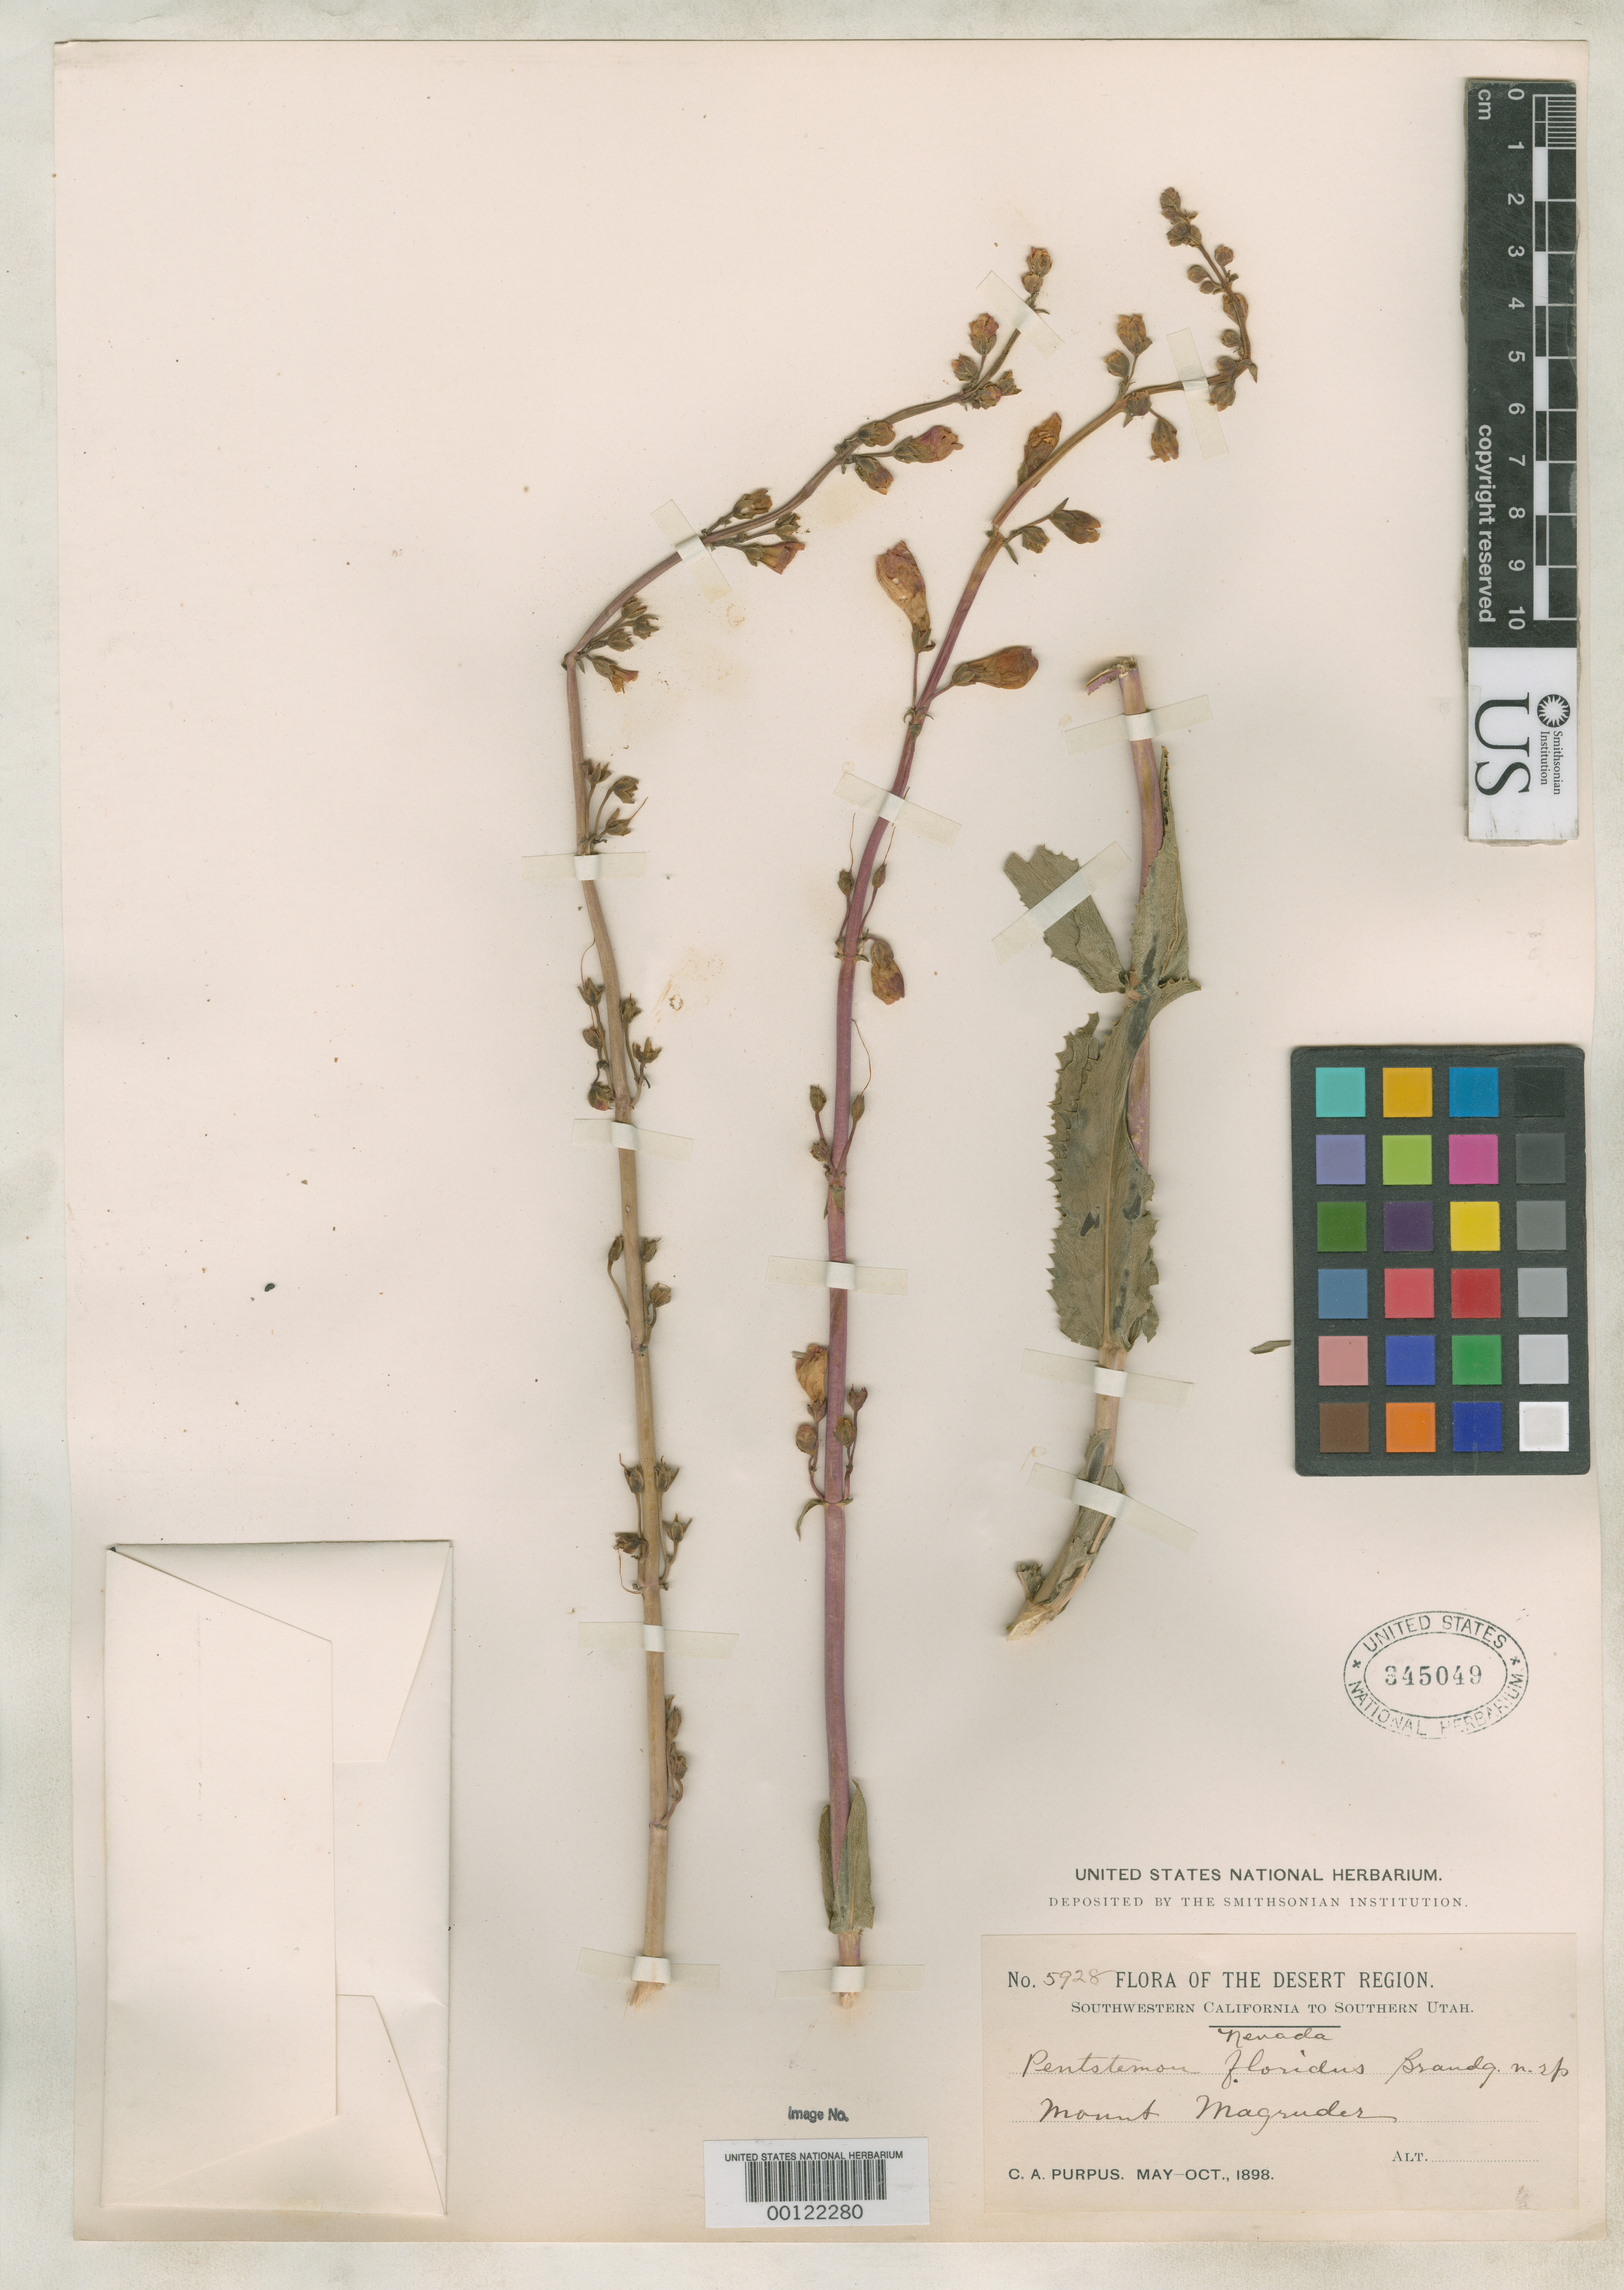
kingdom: Plantae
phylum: Tracheophyta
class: Magnoliopsida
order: Lamiales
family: Plantaginaceae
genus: Penstemon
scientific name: Penstemon floridus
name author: Brandegee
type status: Isotype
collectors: C. A. Purpus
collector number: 5928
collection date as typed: May 1898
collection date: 1898-05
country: United States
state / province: Nevada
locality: Mount Magruder.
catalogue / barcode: US 345049